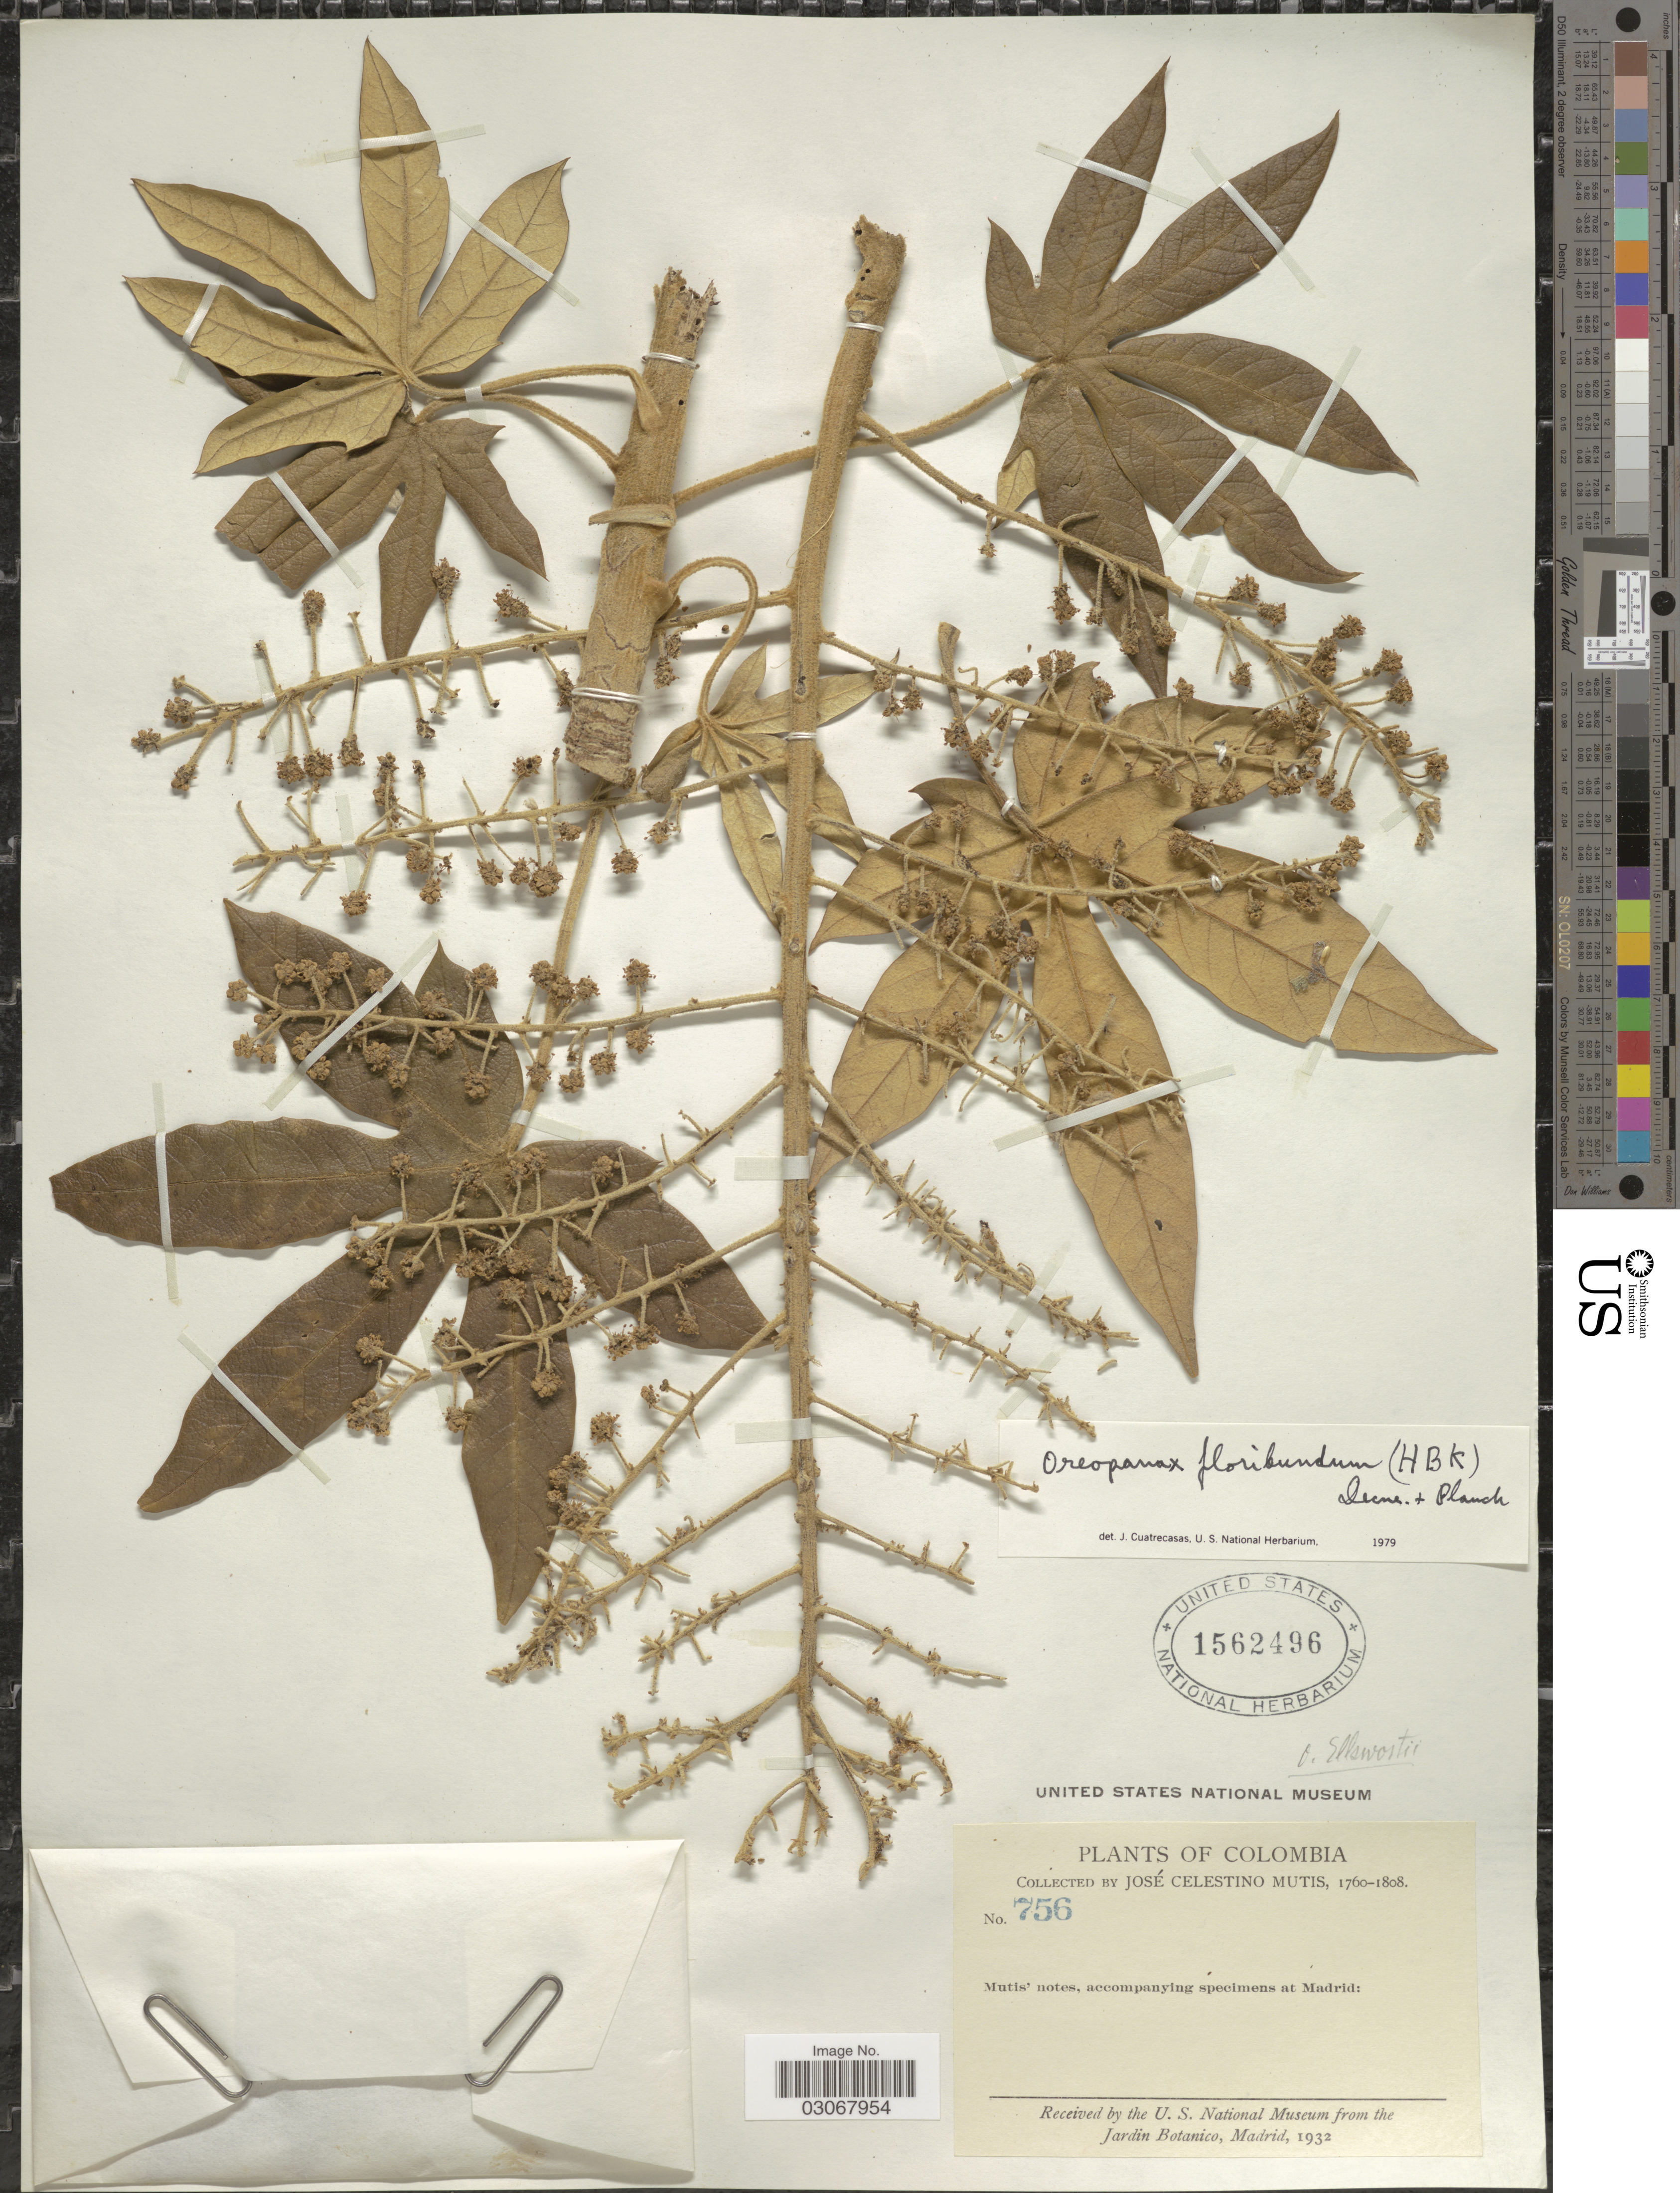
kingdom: Plantae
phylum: Tracheophyta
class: Magnoliopsida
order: Apiales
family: Araliaceae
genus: Oreopanax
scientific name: Oreopanax floribundus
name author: (Kunth) Decne. & Planch.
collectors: J. C. B. Mutis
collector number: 756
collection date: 1760/1808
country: Colombia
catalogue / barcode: US 1562496